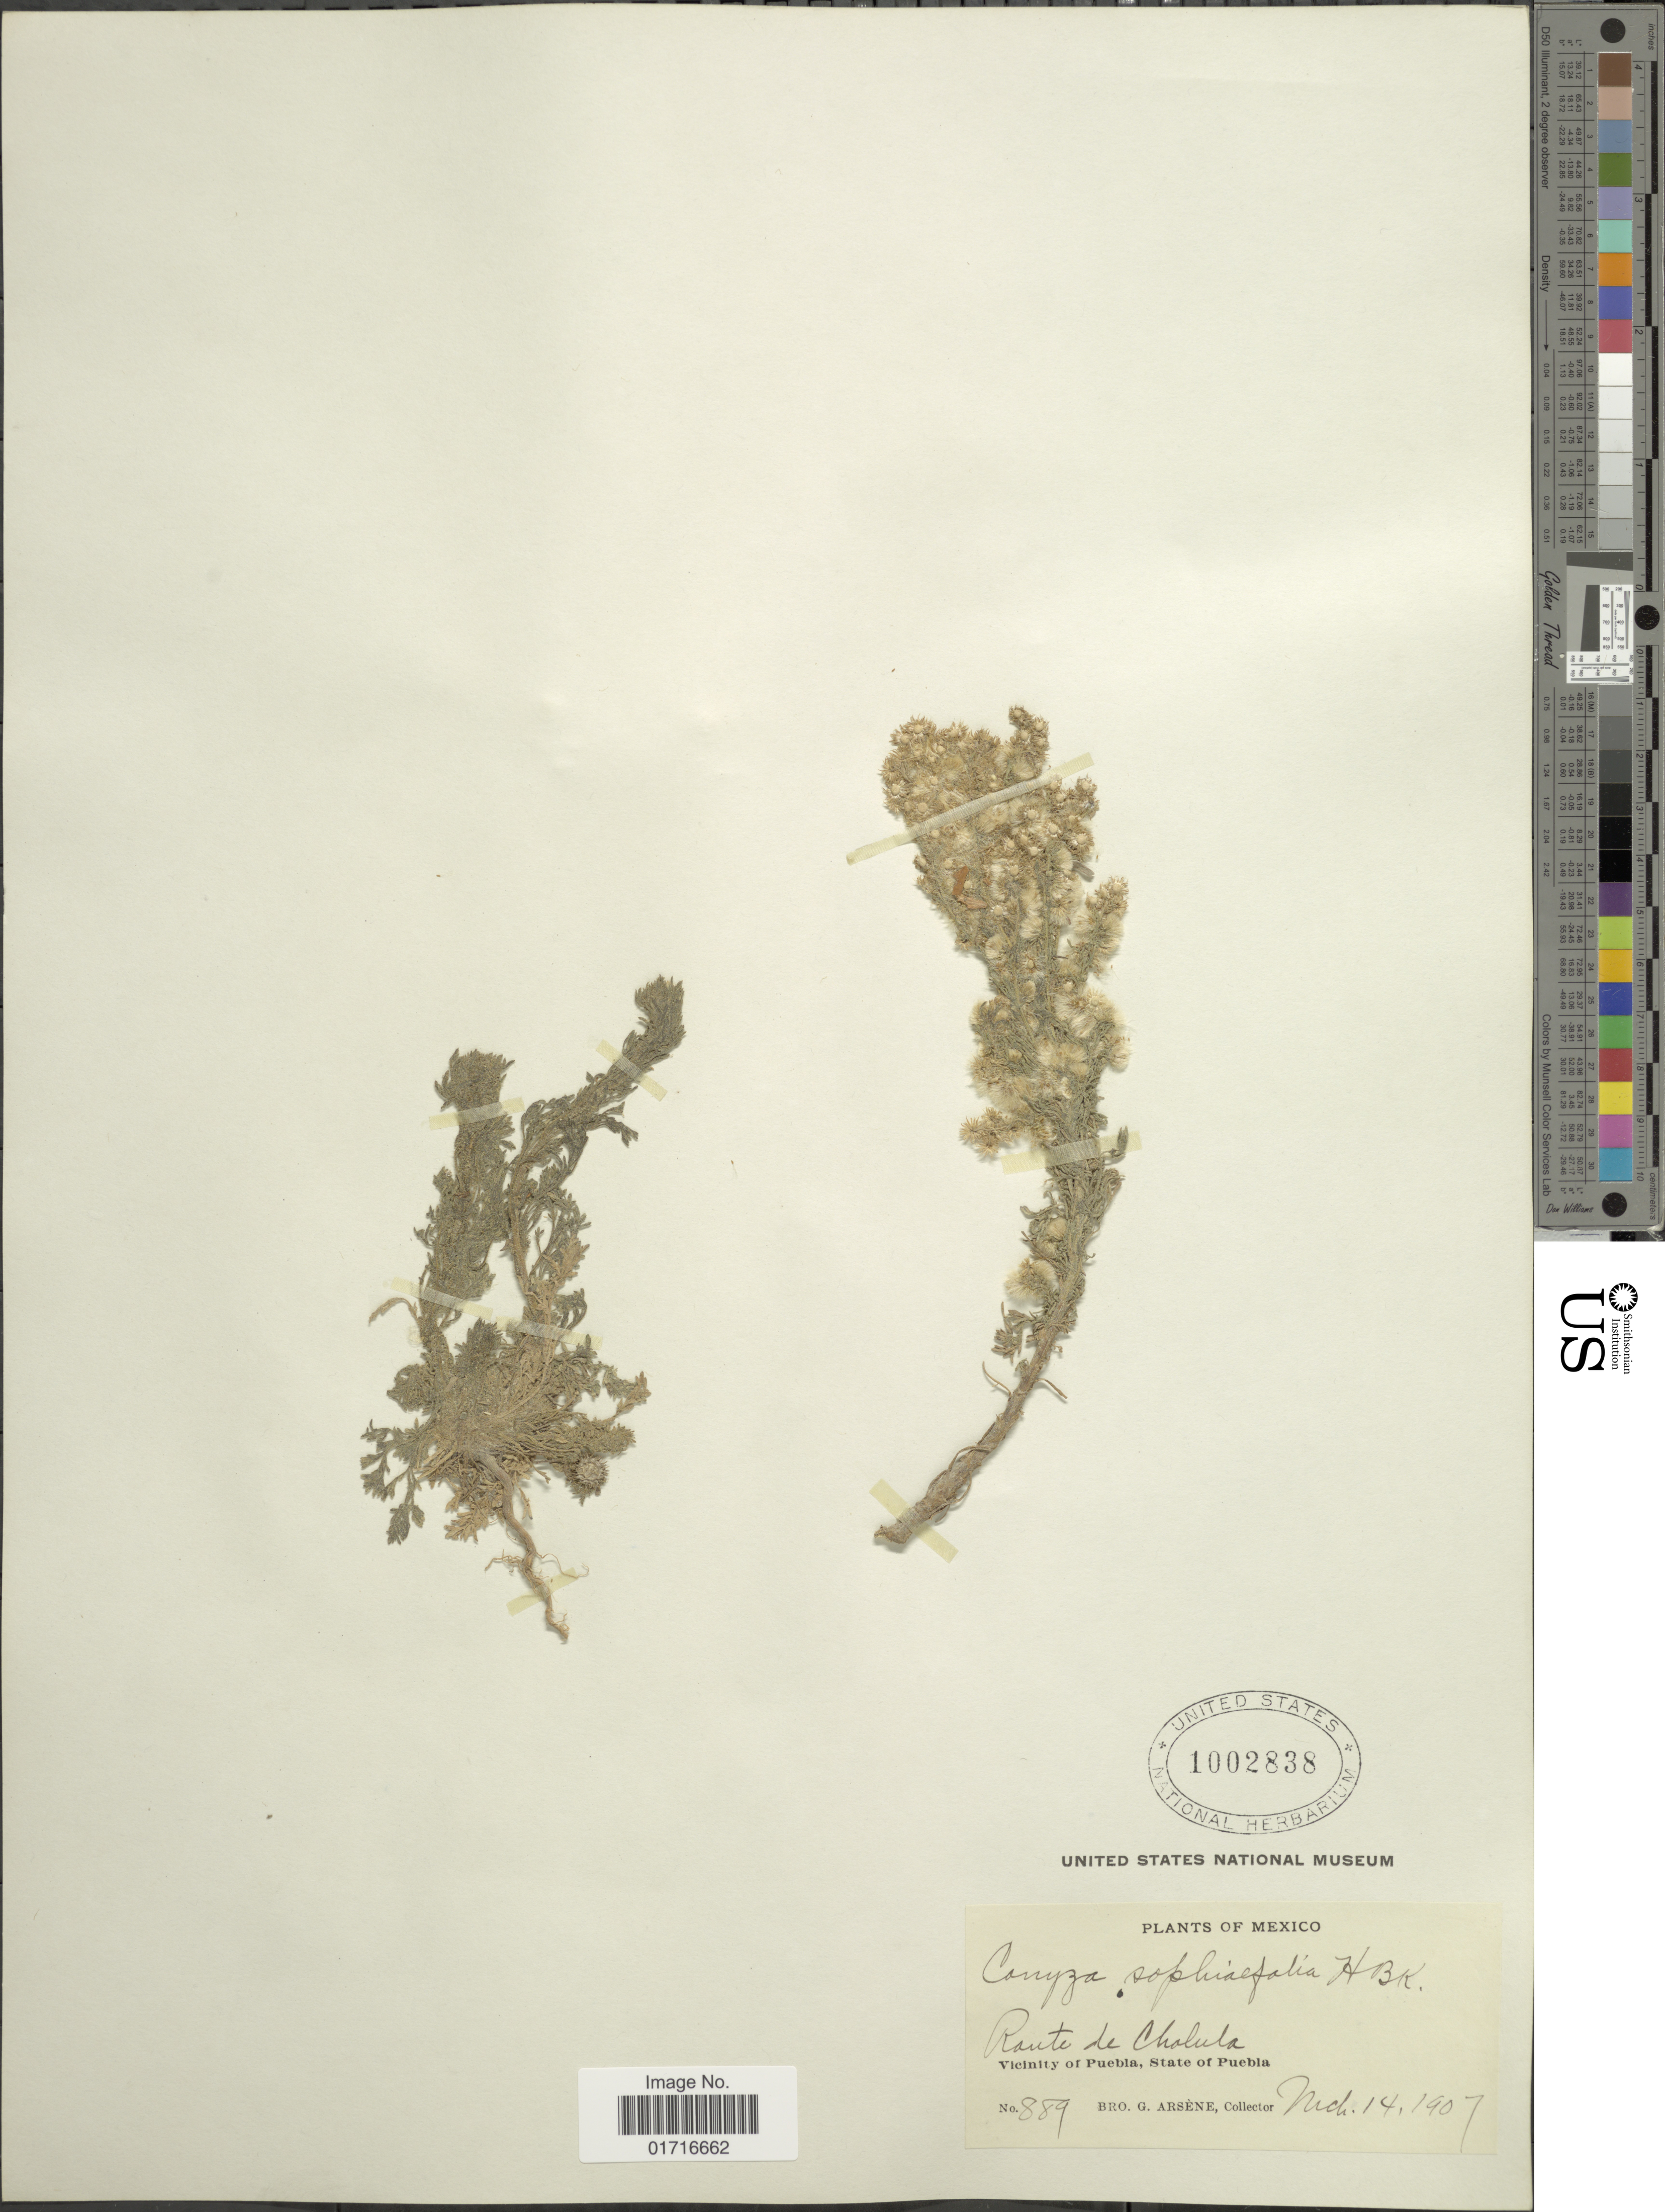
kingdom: Plantae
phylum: Tracheophyta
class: Magnoliopsida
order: Asterales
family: Asteraceae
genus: Conyza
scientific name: Conyza sophiaefolia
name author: Kunth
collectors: Bro. G. Arsène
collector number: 889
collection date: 1907-03-14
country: Mexico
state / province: Puebla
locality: Route de Choluta, Vicinity of Puebla, State of Puebla.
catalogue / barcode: US 1002838